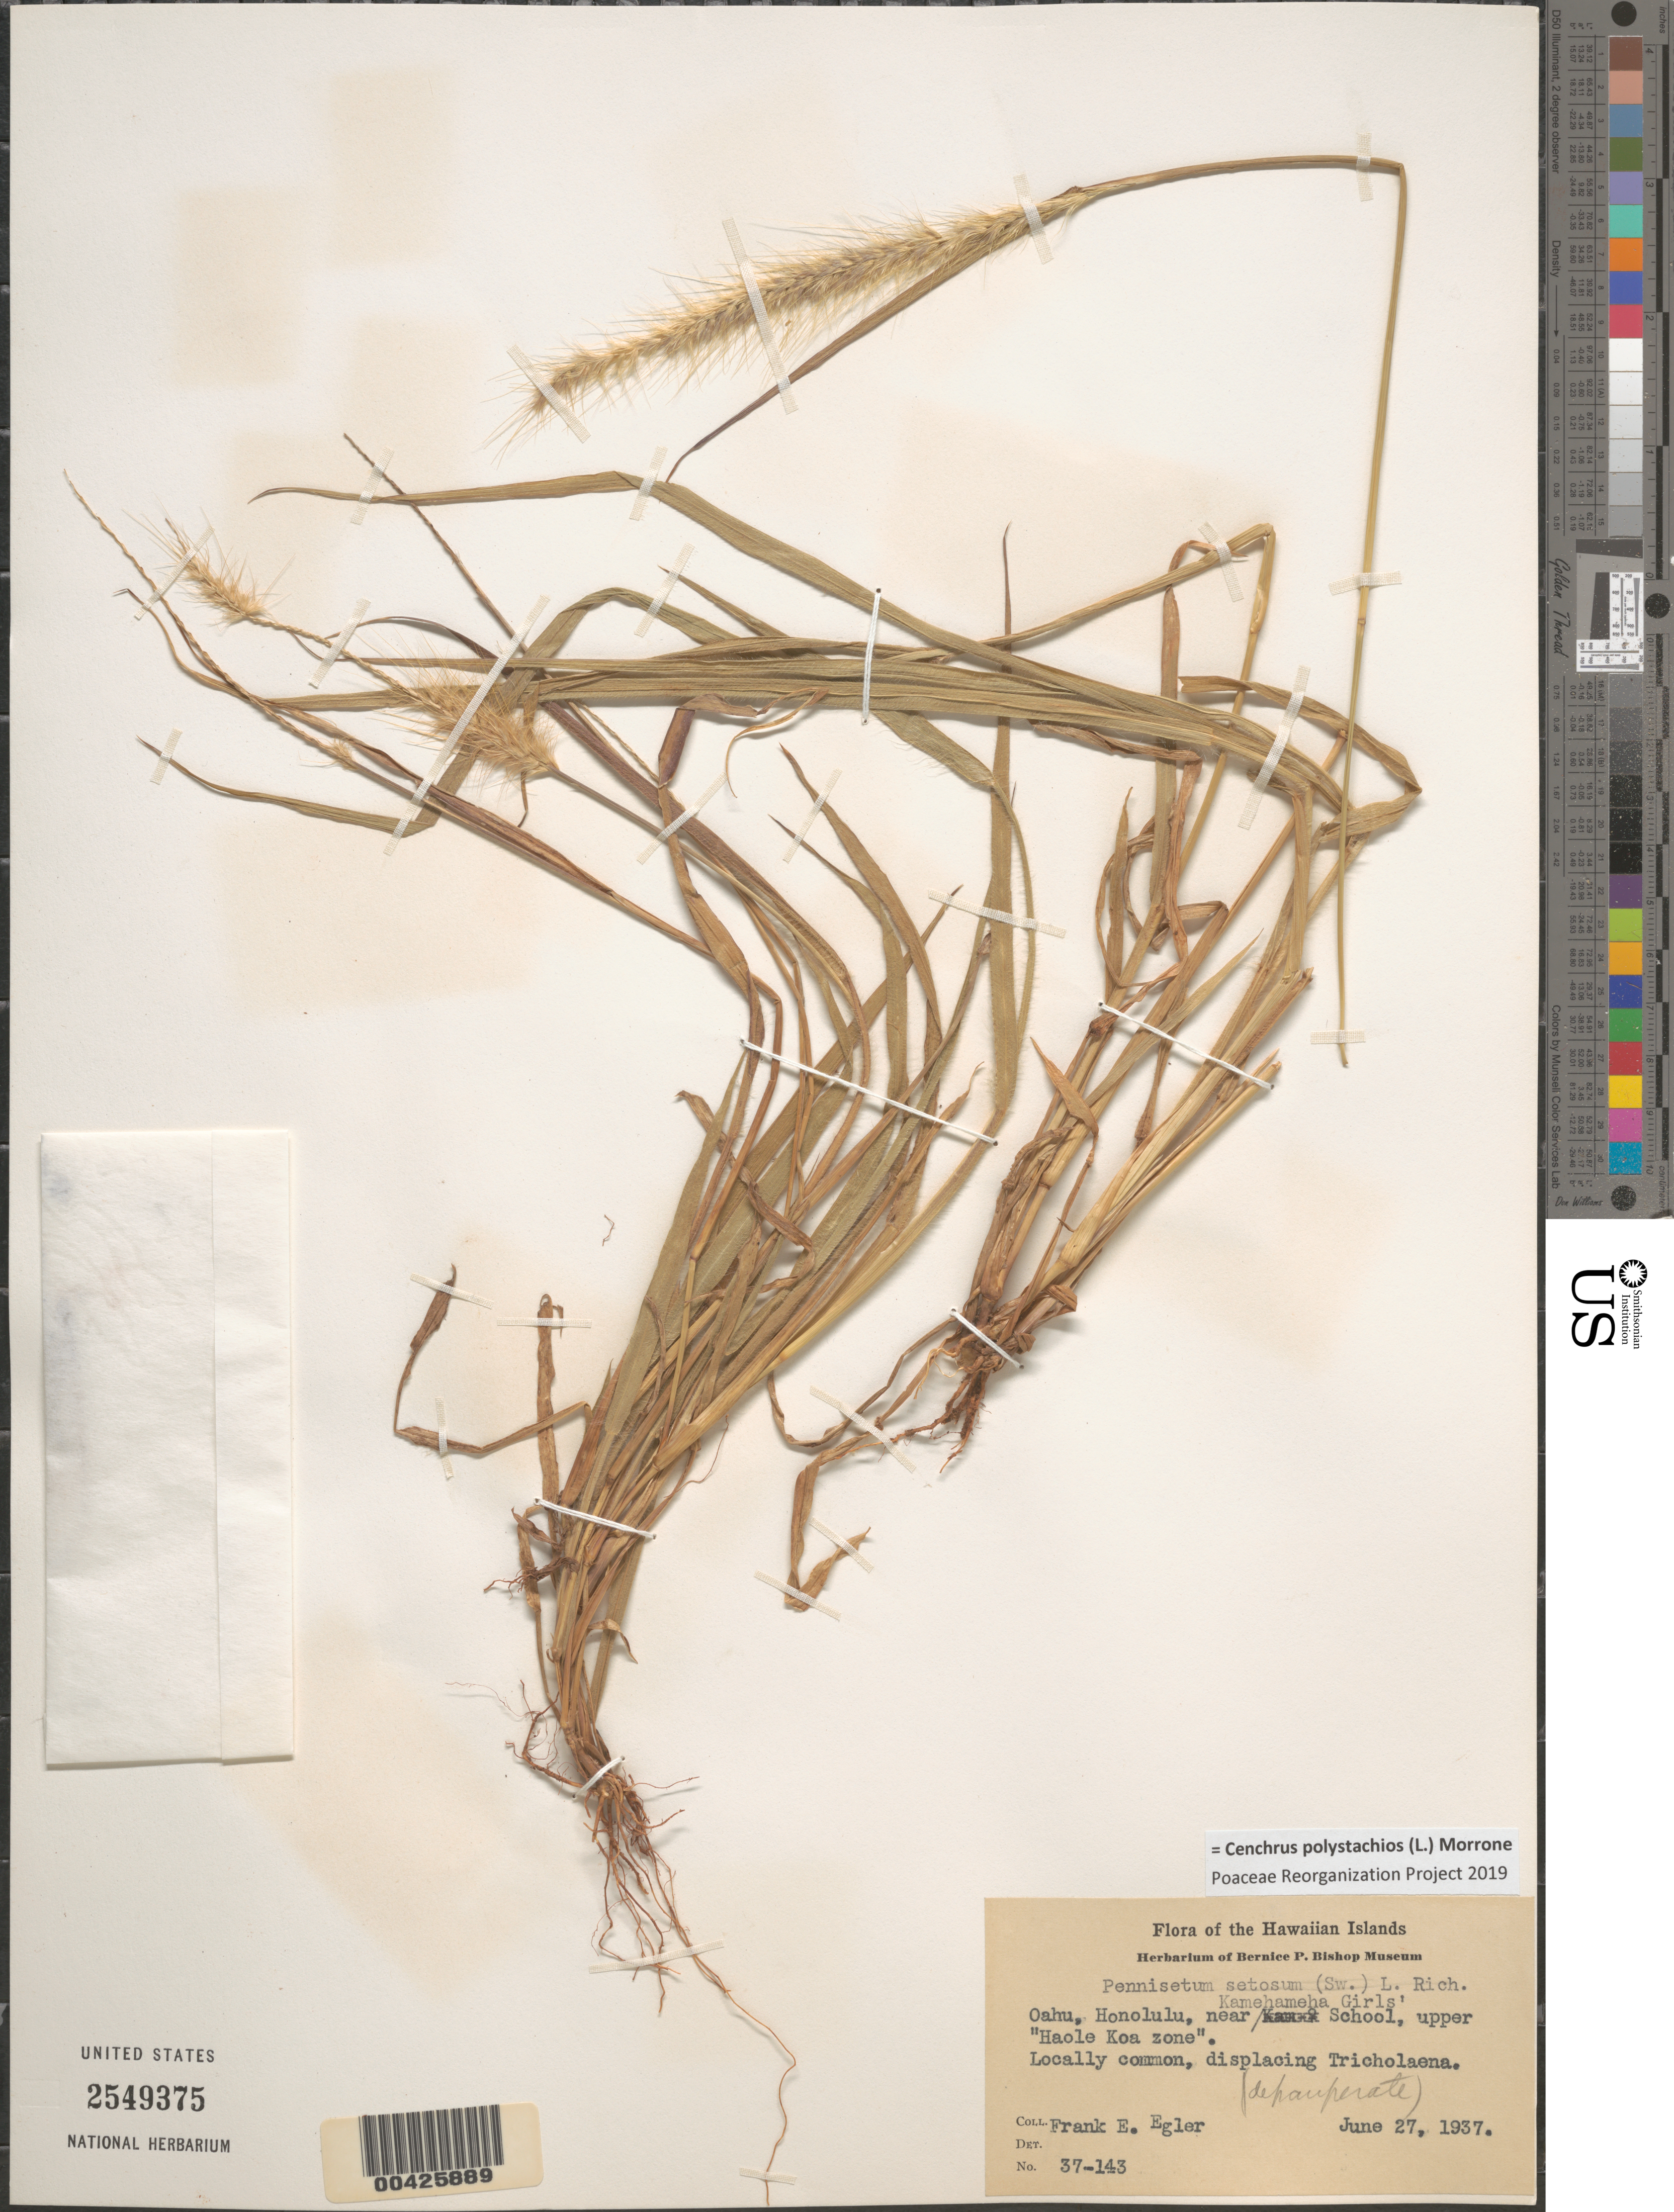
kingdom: Plantae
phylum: Tracheophyta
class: Liliopsida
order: Poales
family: Poaceae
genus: Cenchrus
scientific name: Cenchrus polystachios subsp. setosus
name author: (Sw.) P.M. Peterson & Y. Herrera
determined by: Wagner, W. L., (BOT), Smithsonian Institution - National Museum of Natural History (UNITED STATES)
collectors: F. Egler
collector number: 37-143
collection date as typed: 27 Jun 1937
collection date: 1937-06-27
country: United States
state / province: Hawaii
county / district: Honolulu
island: Oahu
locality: Honolulu, near Kamehameha Girls School, upper Haole Koa zone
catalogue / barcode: US 2549375